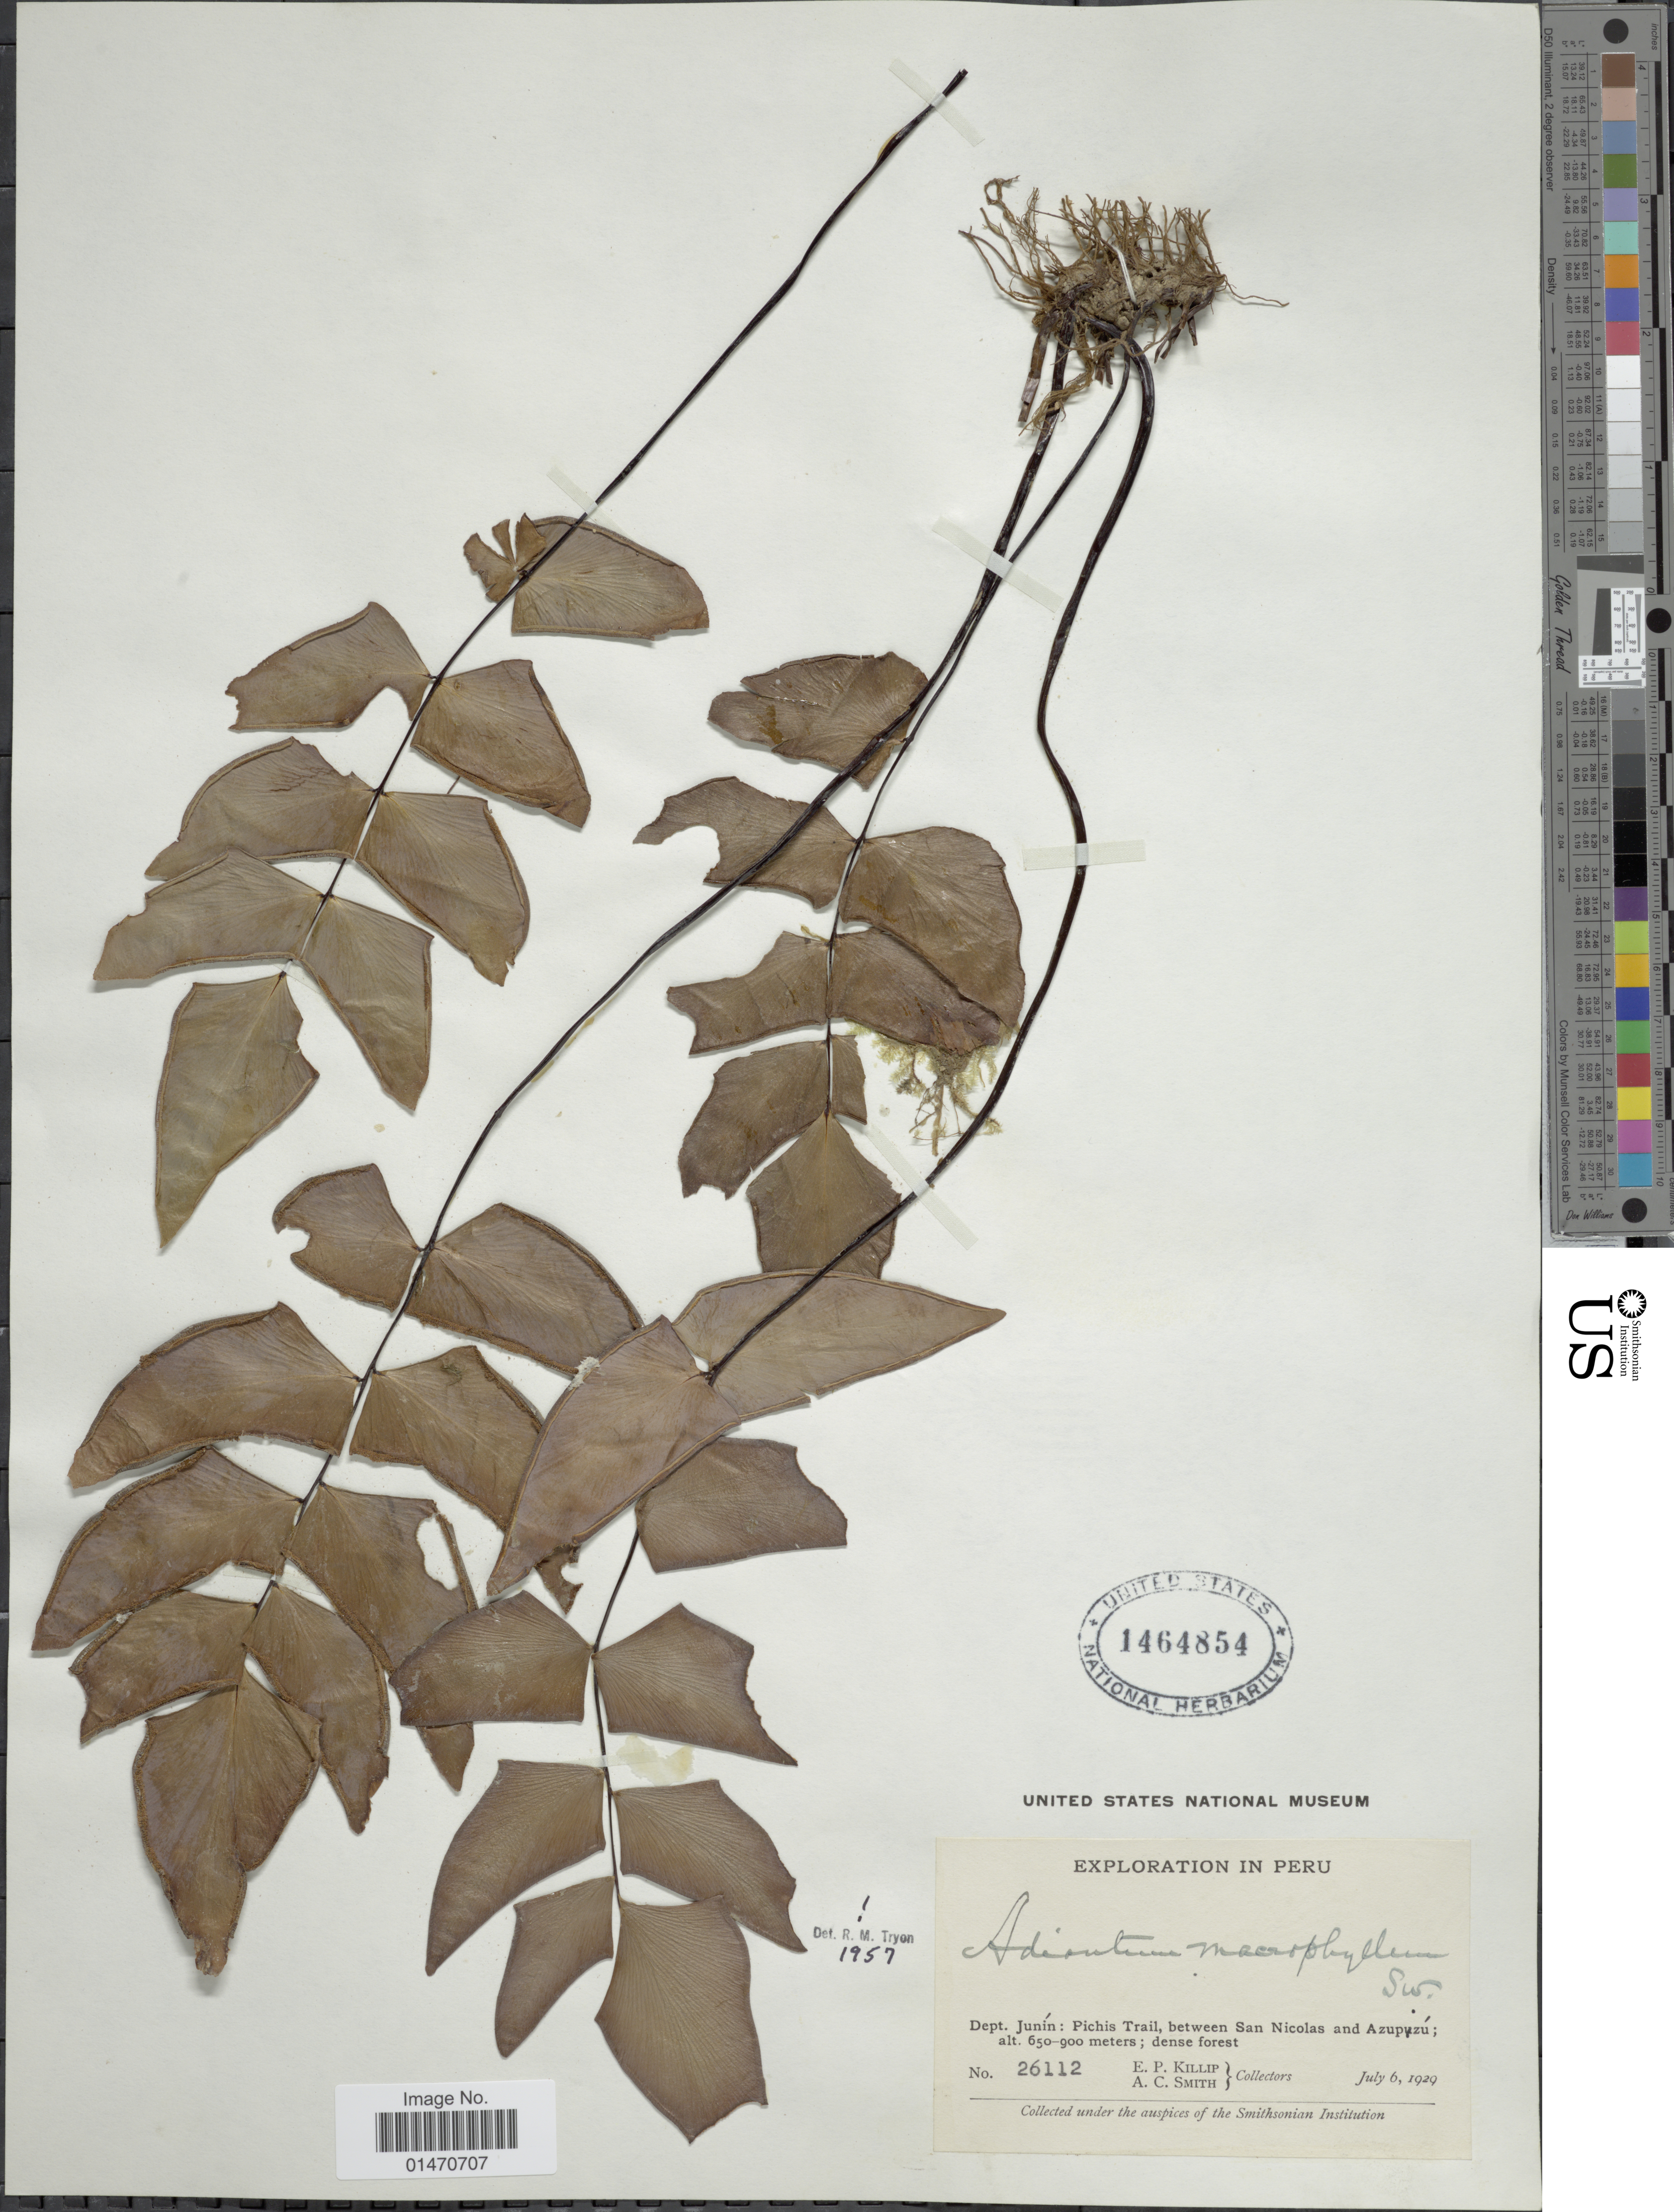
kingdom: Plantae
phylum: Tracheophyta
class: Polypodiopsida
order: Polypodiales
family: Pteridaceae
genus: Adiantum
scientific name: Adiantum macrophyllum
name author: Sw.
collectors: E. P. Killip & A. C. Smith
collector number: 26112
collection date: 1929-07-06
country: Peru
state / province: Junín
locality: Pichis Trail, between San Nicolas and Azupizu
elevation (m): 650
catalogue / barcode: US 1464854